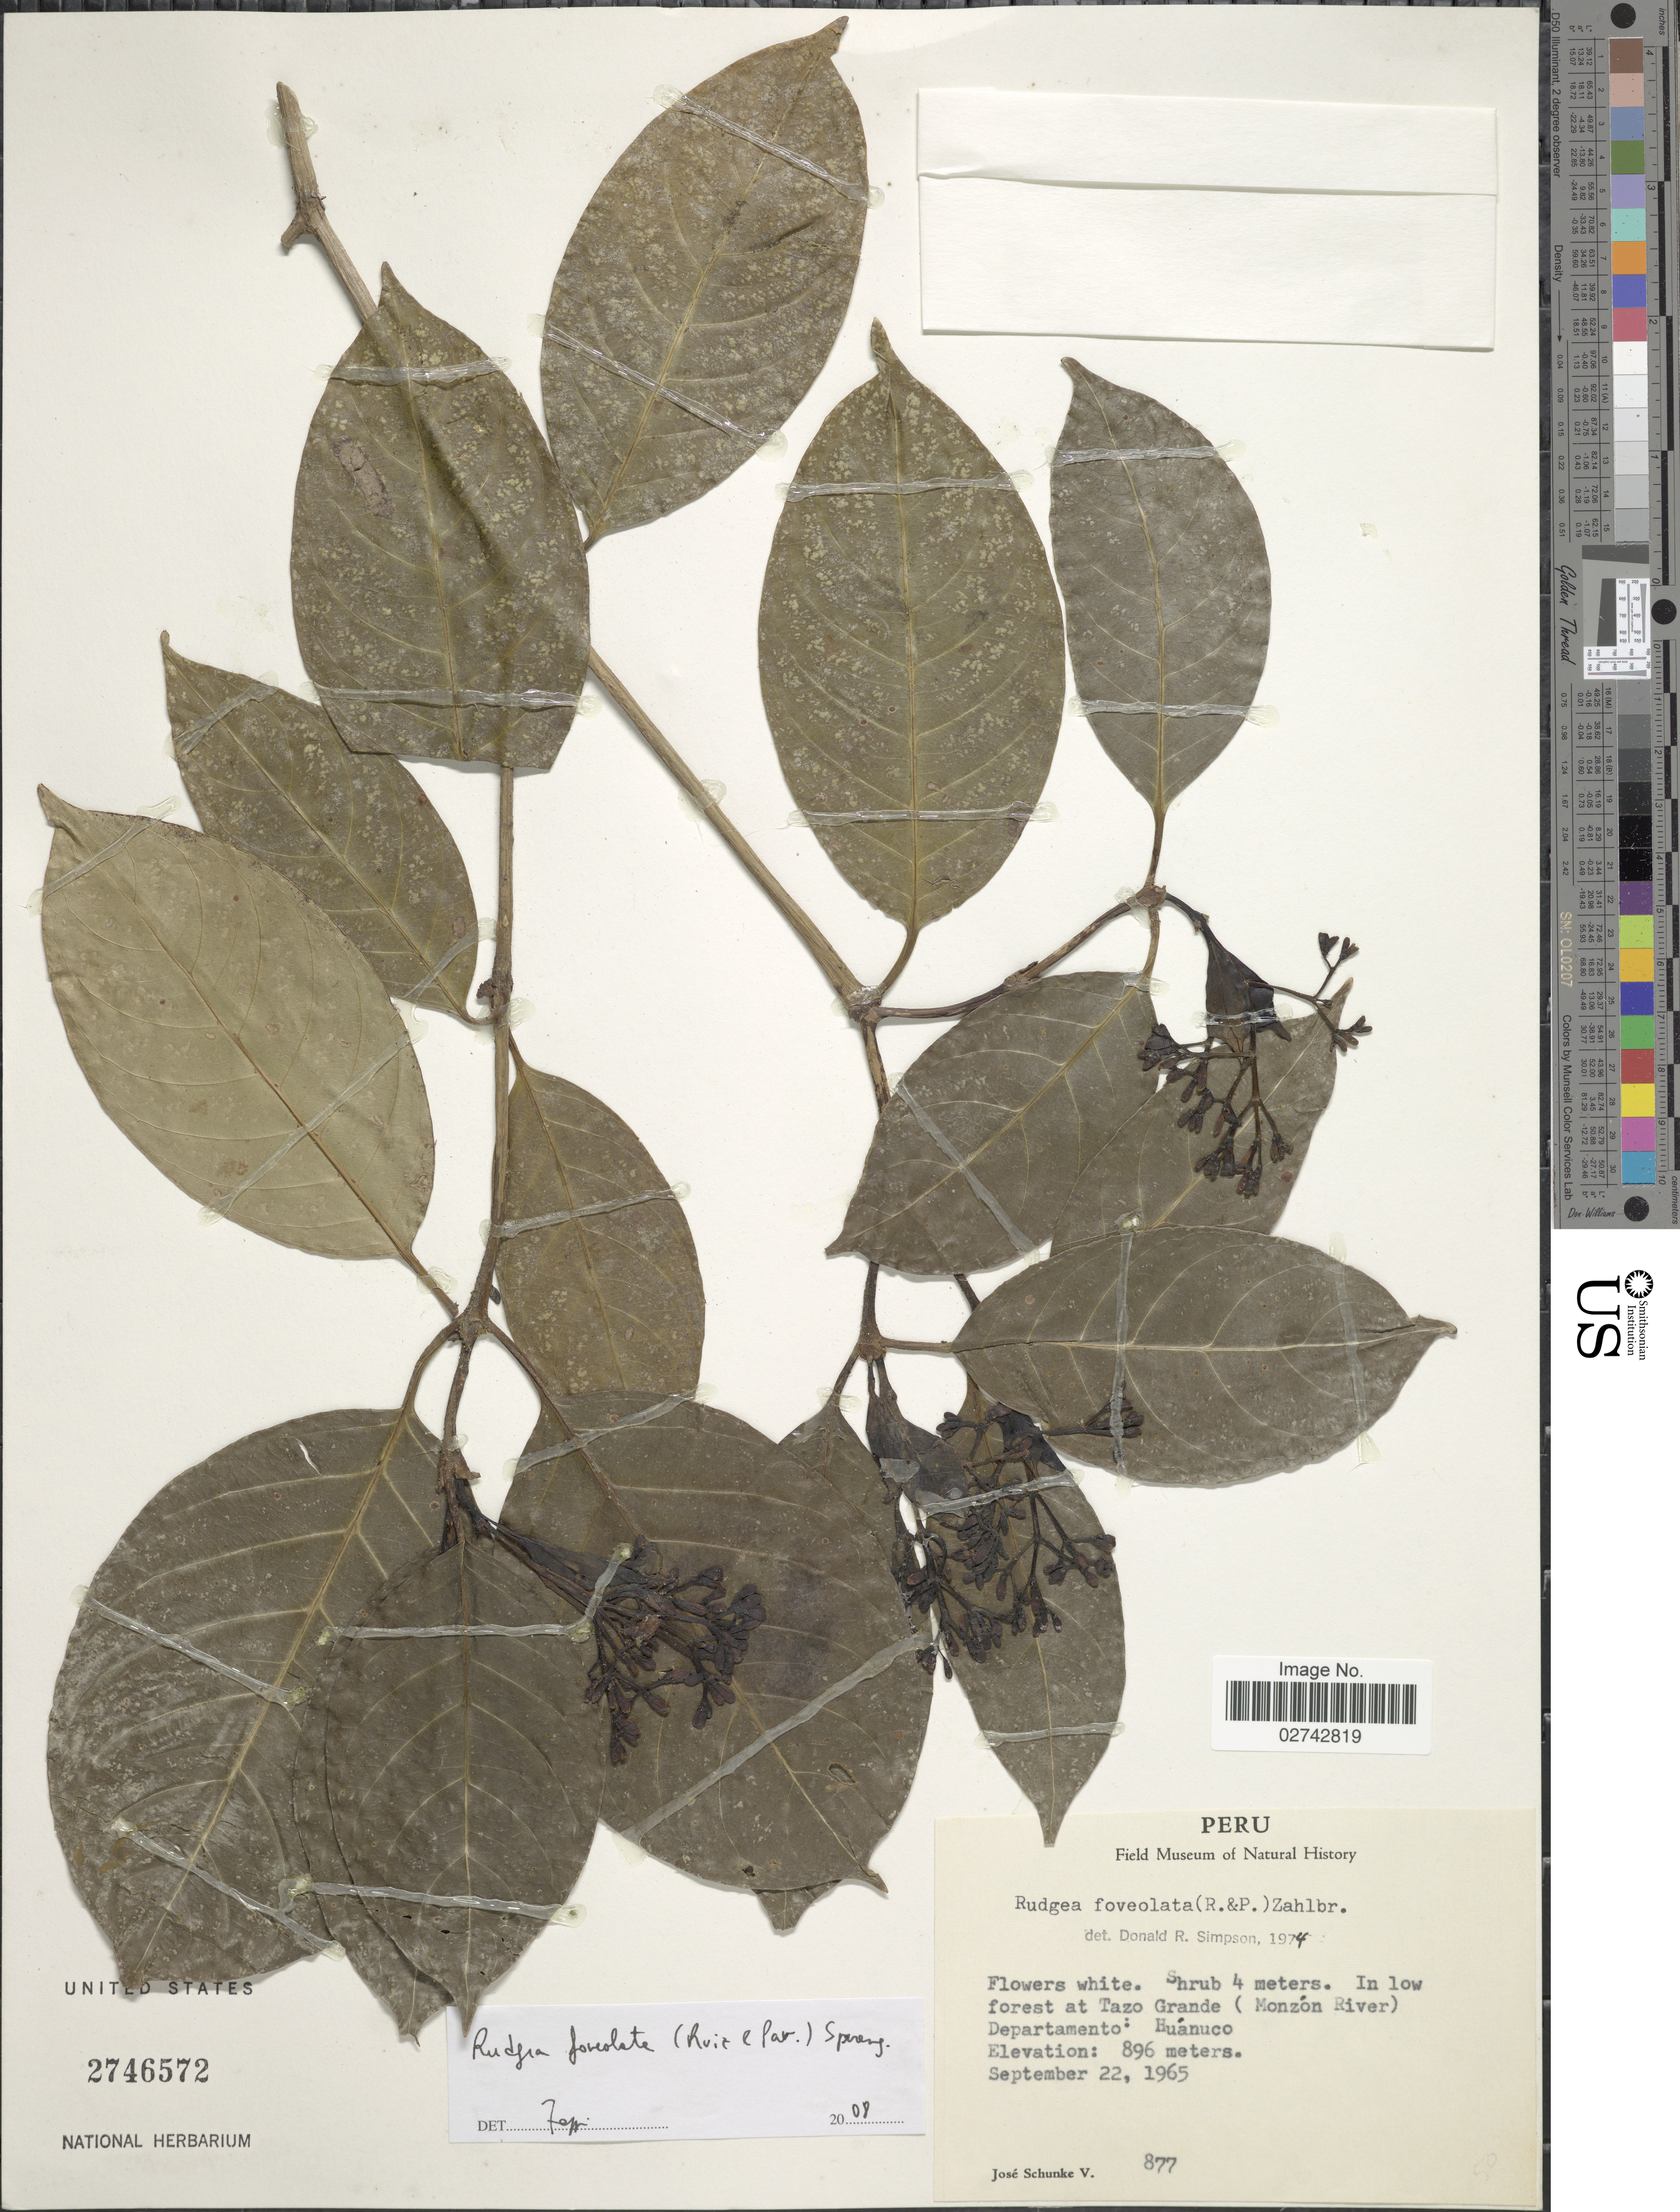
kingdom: Plantae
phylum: Tracheophyta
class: Magnoliopsida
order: Gentianales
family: Rubiaceae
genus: Rudgea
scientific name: Rudgea foveolata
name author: (Ruiz & Pav.) Zahlbr.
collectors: J. Schunke Vigo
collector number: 877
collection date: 1965-09-22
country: Peru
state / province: Huánuco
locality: Tazo Grande (Monzon River)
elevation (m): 896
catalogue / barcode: US 2746572